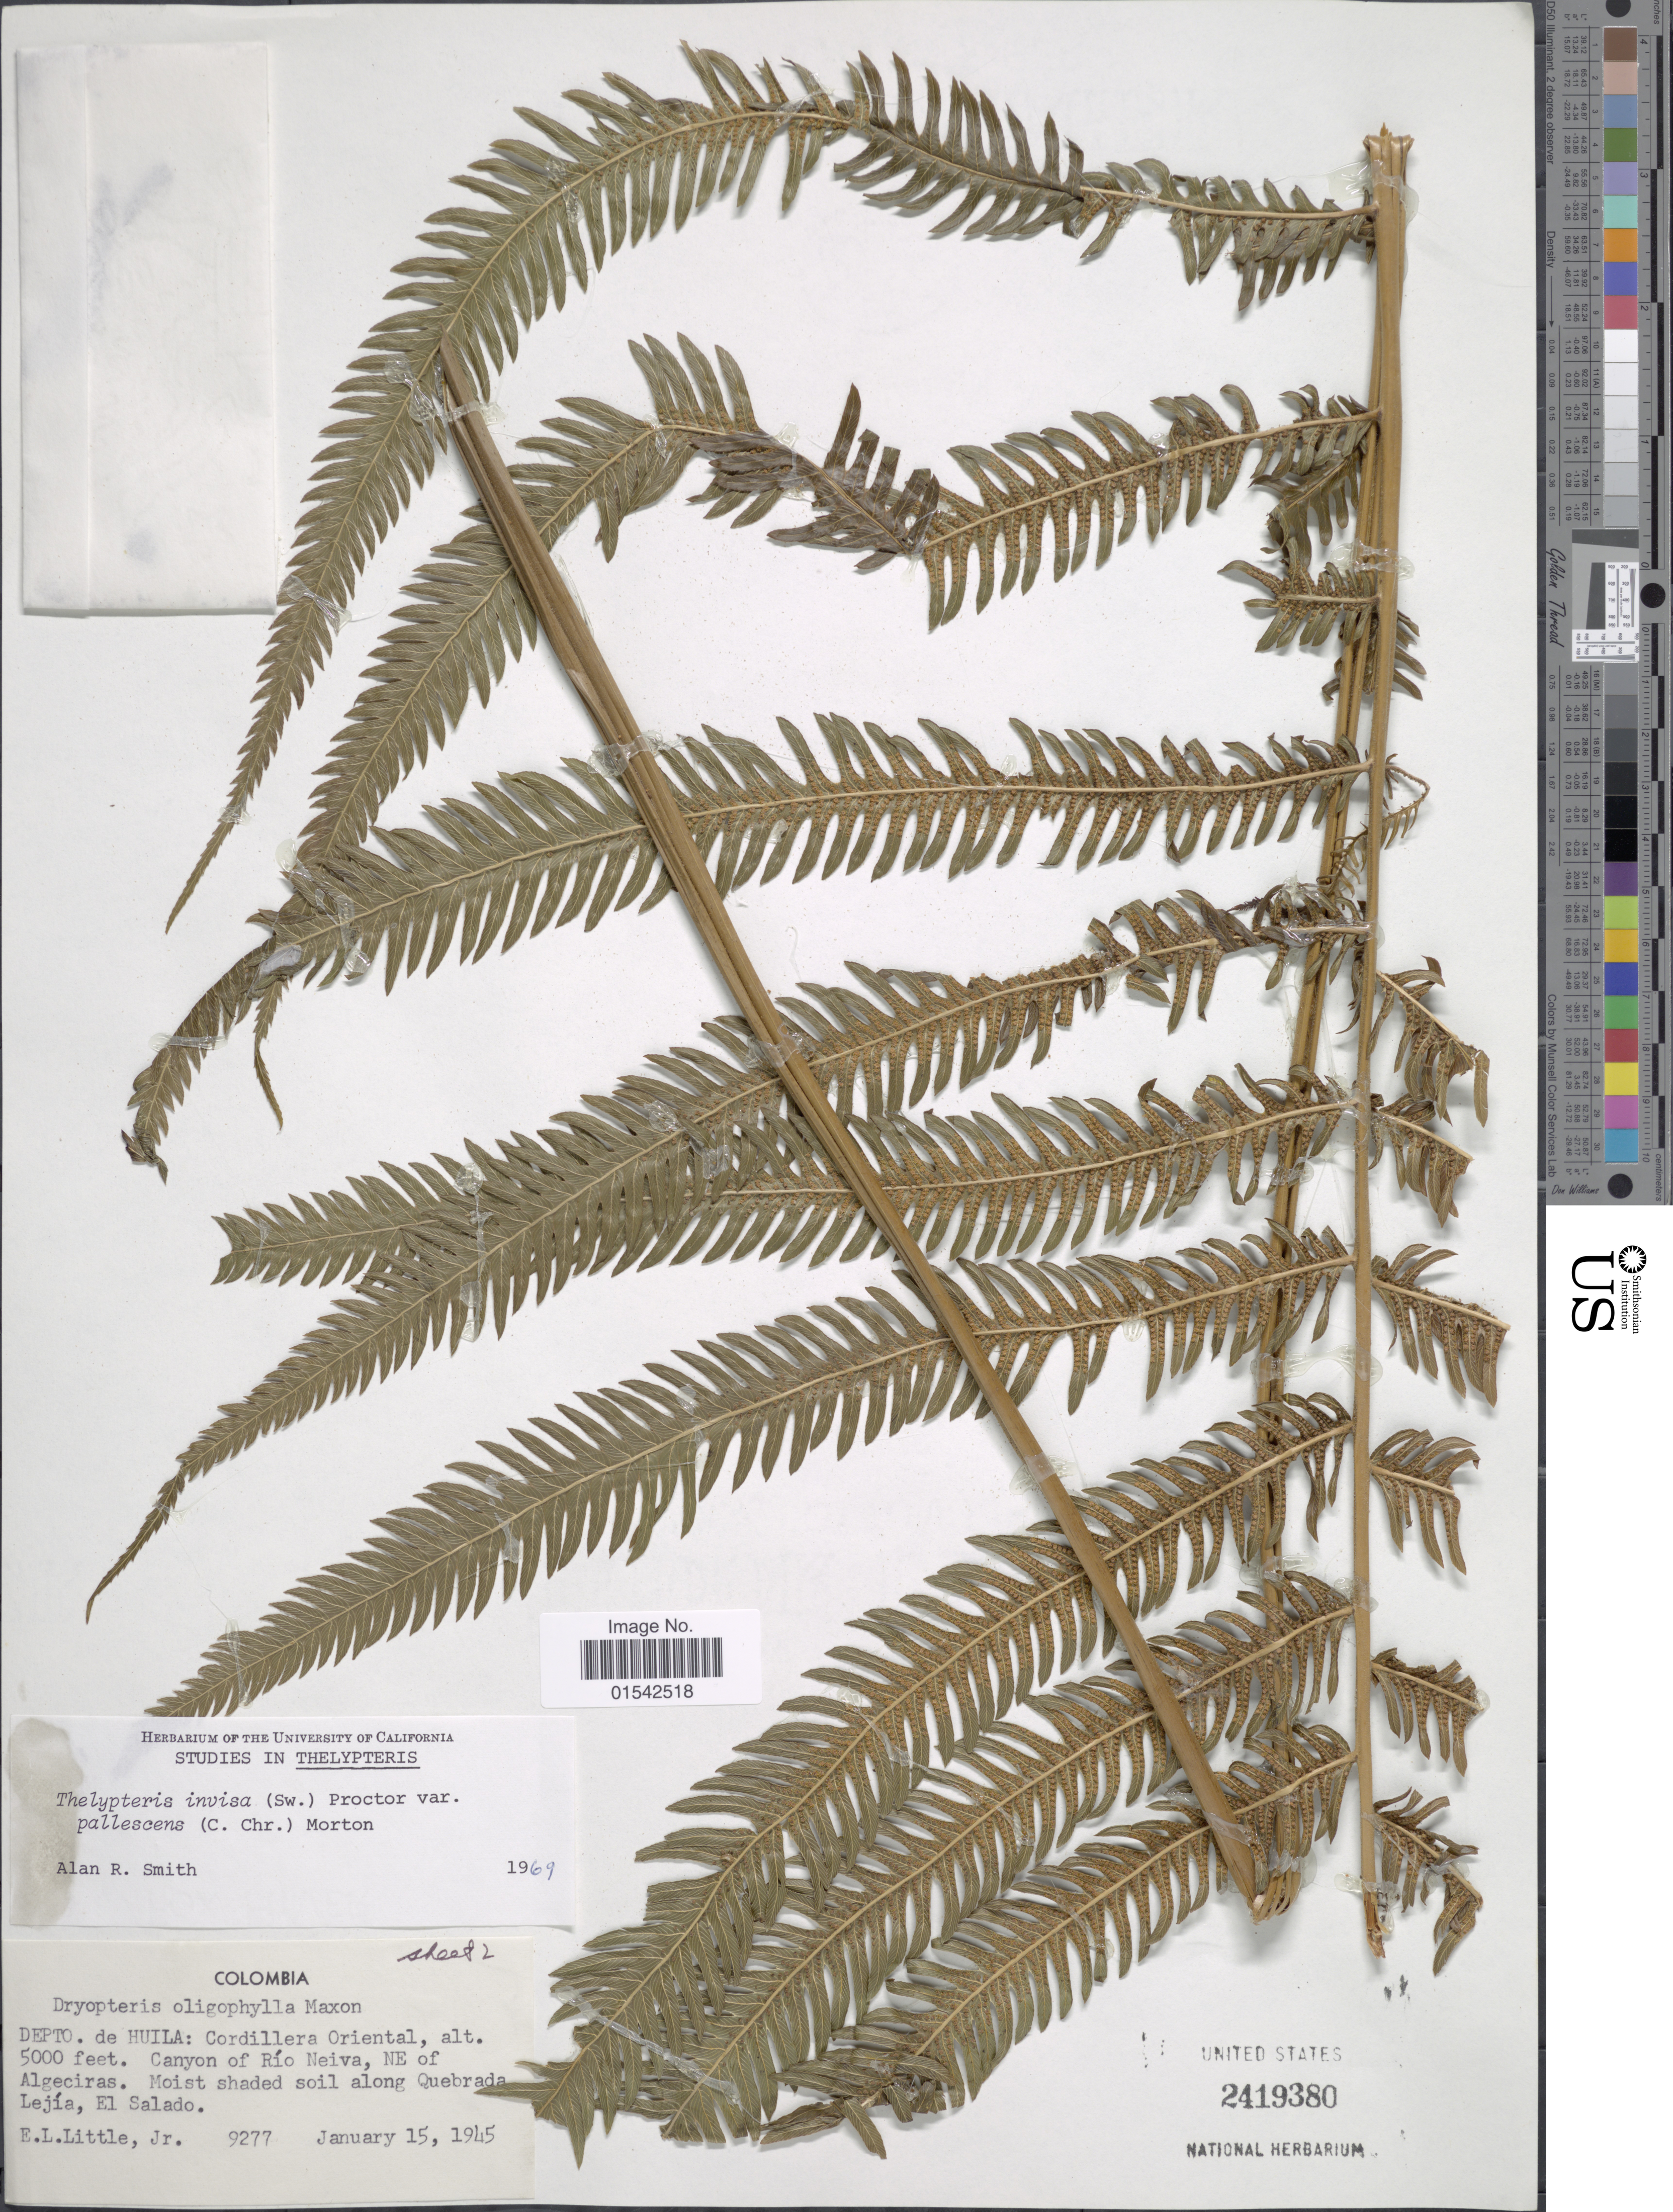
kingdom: Plantae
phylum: Tracheophyta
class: Polypodiopsida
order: Polypodiales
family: Thelypteridaceae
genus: Cyclosorus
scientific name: Cyclosorus grandis (A.R. Sm.) var. pallescens (C. Chr.) comb. ined.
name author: (A.R. Sm.)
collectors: E. L. Little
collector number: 9277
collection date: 1945-01-15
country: Colombia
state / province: Huila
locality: Cordillera Oriental, Canyon of Río Neiva, NE of Algeciras, Moist shaded soil along Quebrada Lejía, El Salado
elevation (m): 1524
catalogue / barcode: US 2419380